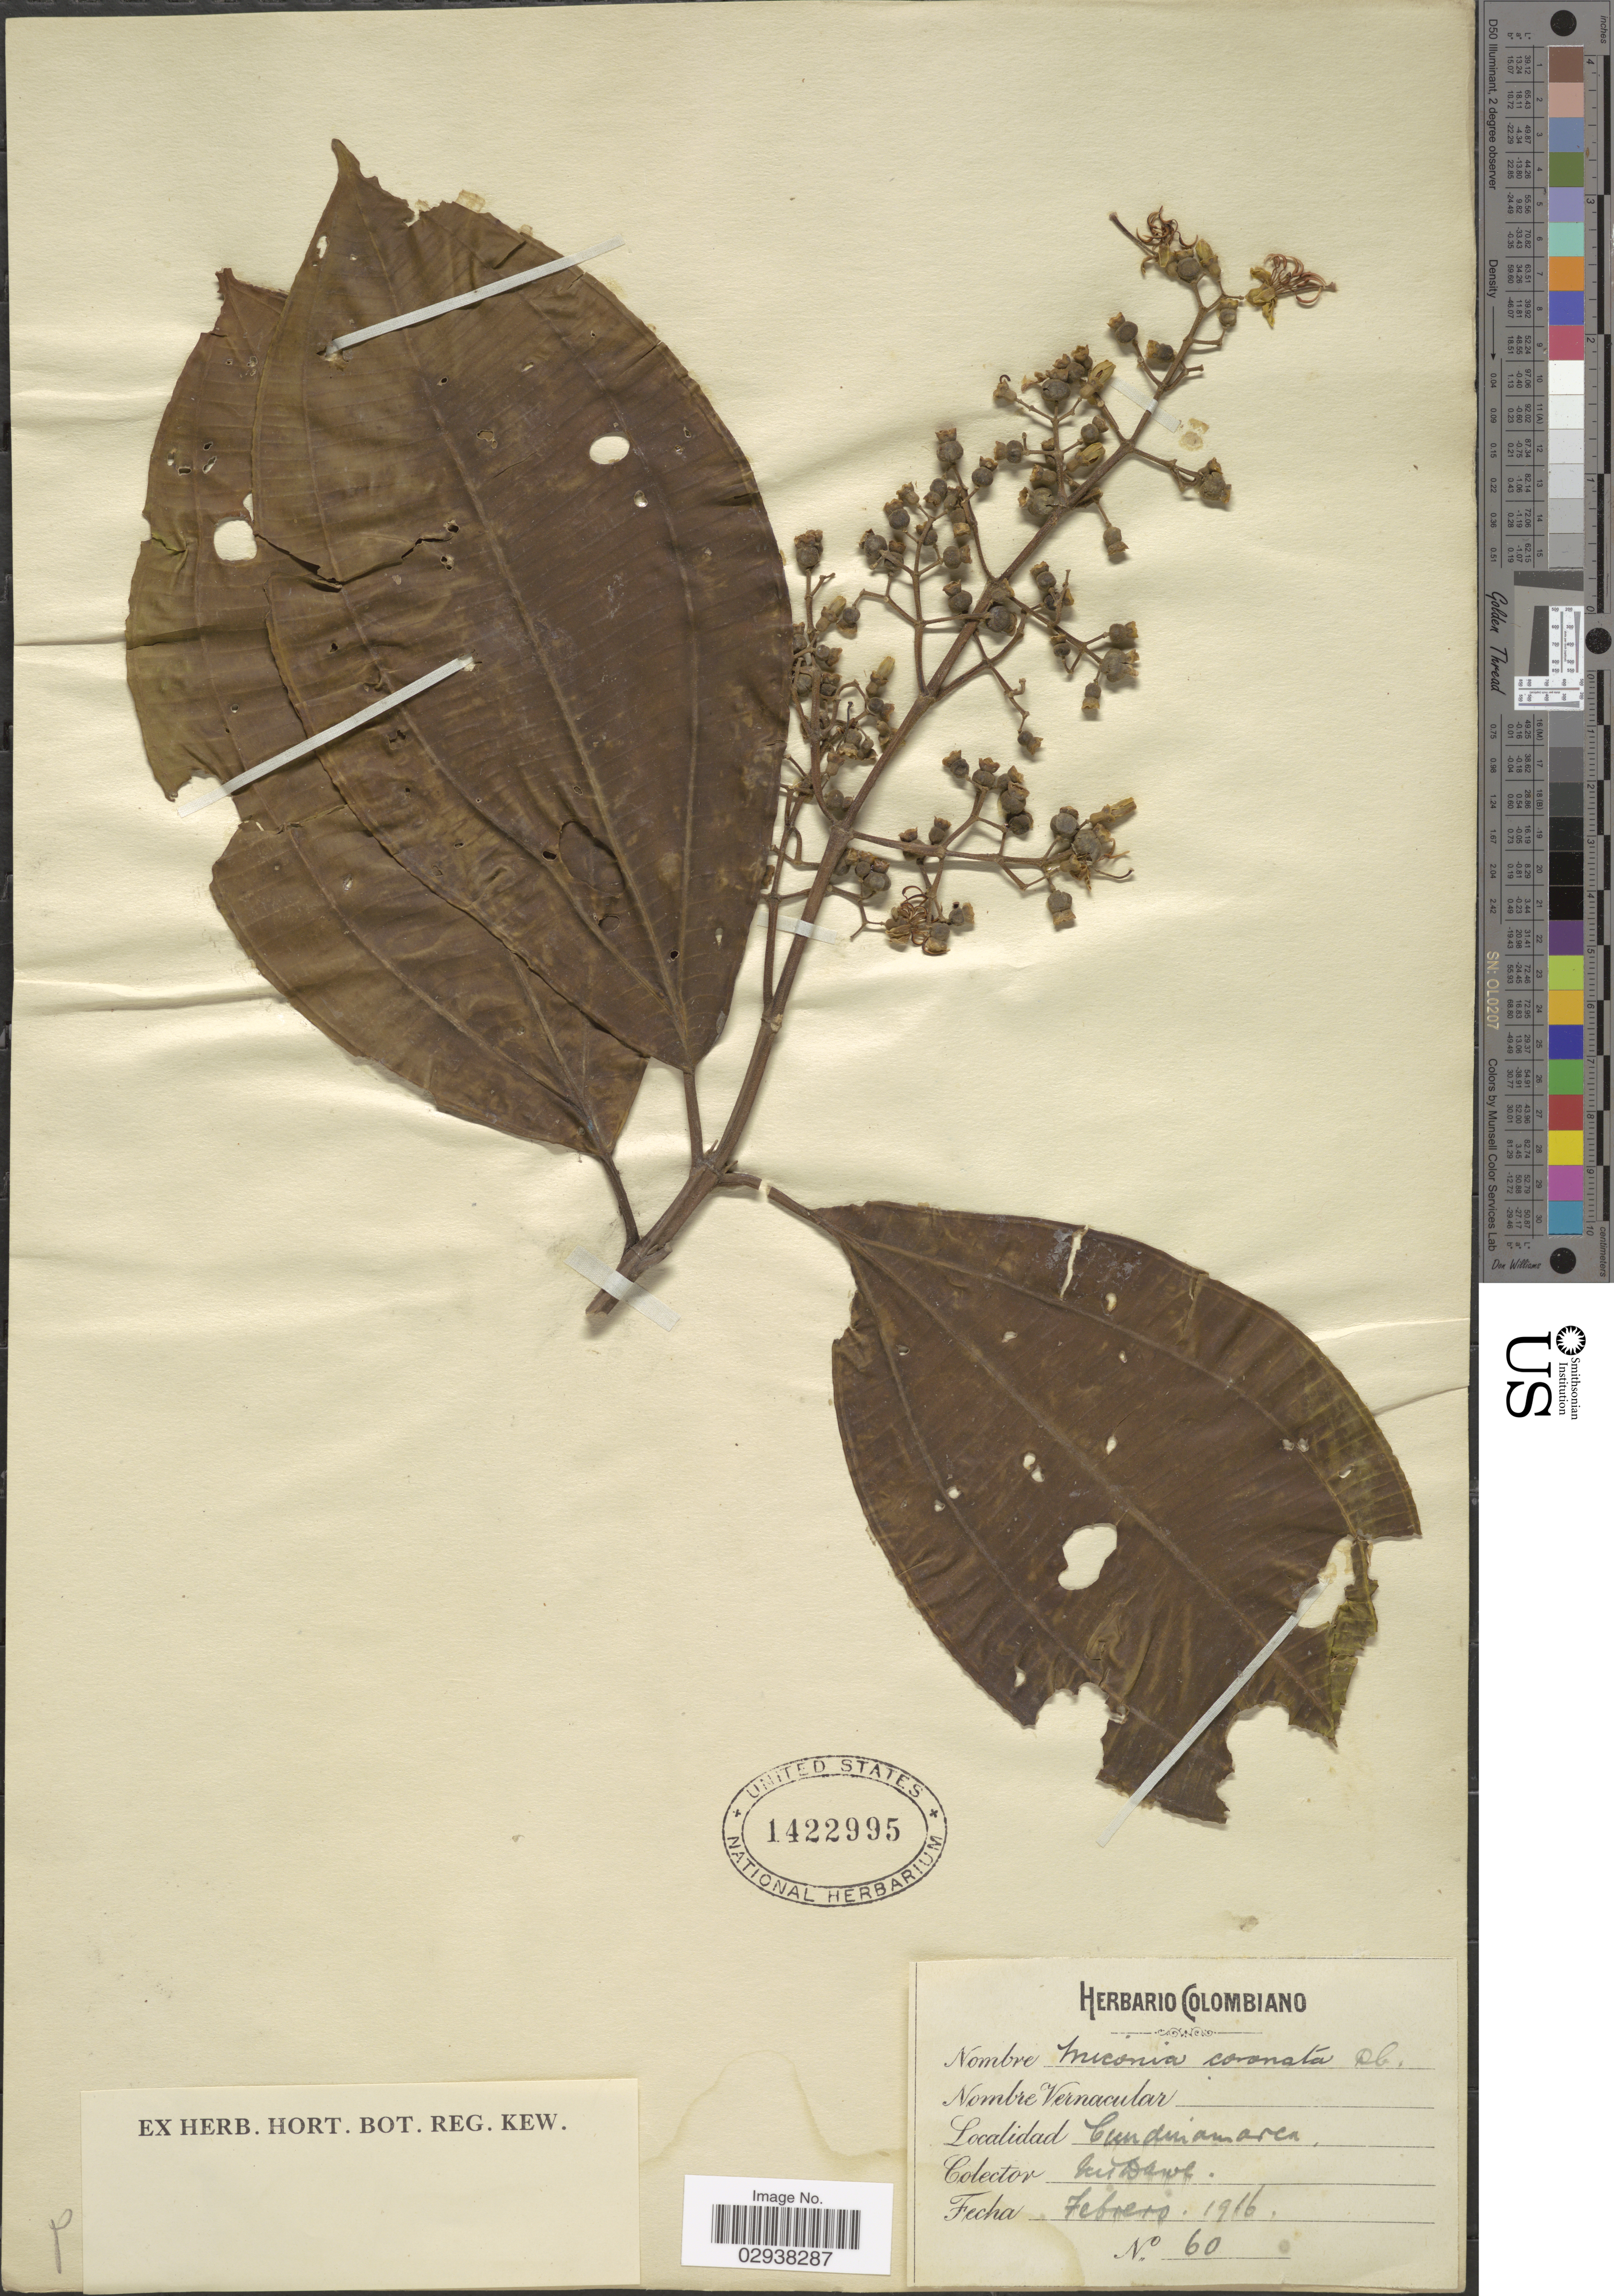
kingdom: Plantae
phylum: Tracheophyta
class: Magnoliopsida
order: Myrtales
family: Melastomataceae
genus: Miconia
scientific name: Miconia coronata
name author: (Bonpl.) DC.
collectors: M. T. Dawe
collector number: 60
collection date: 1916-02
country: Colombia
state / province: Cundinamarca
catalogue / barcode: US 1422995